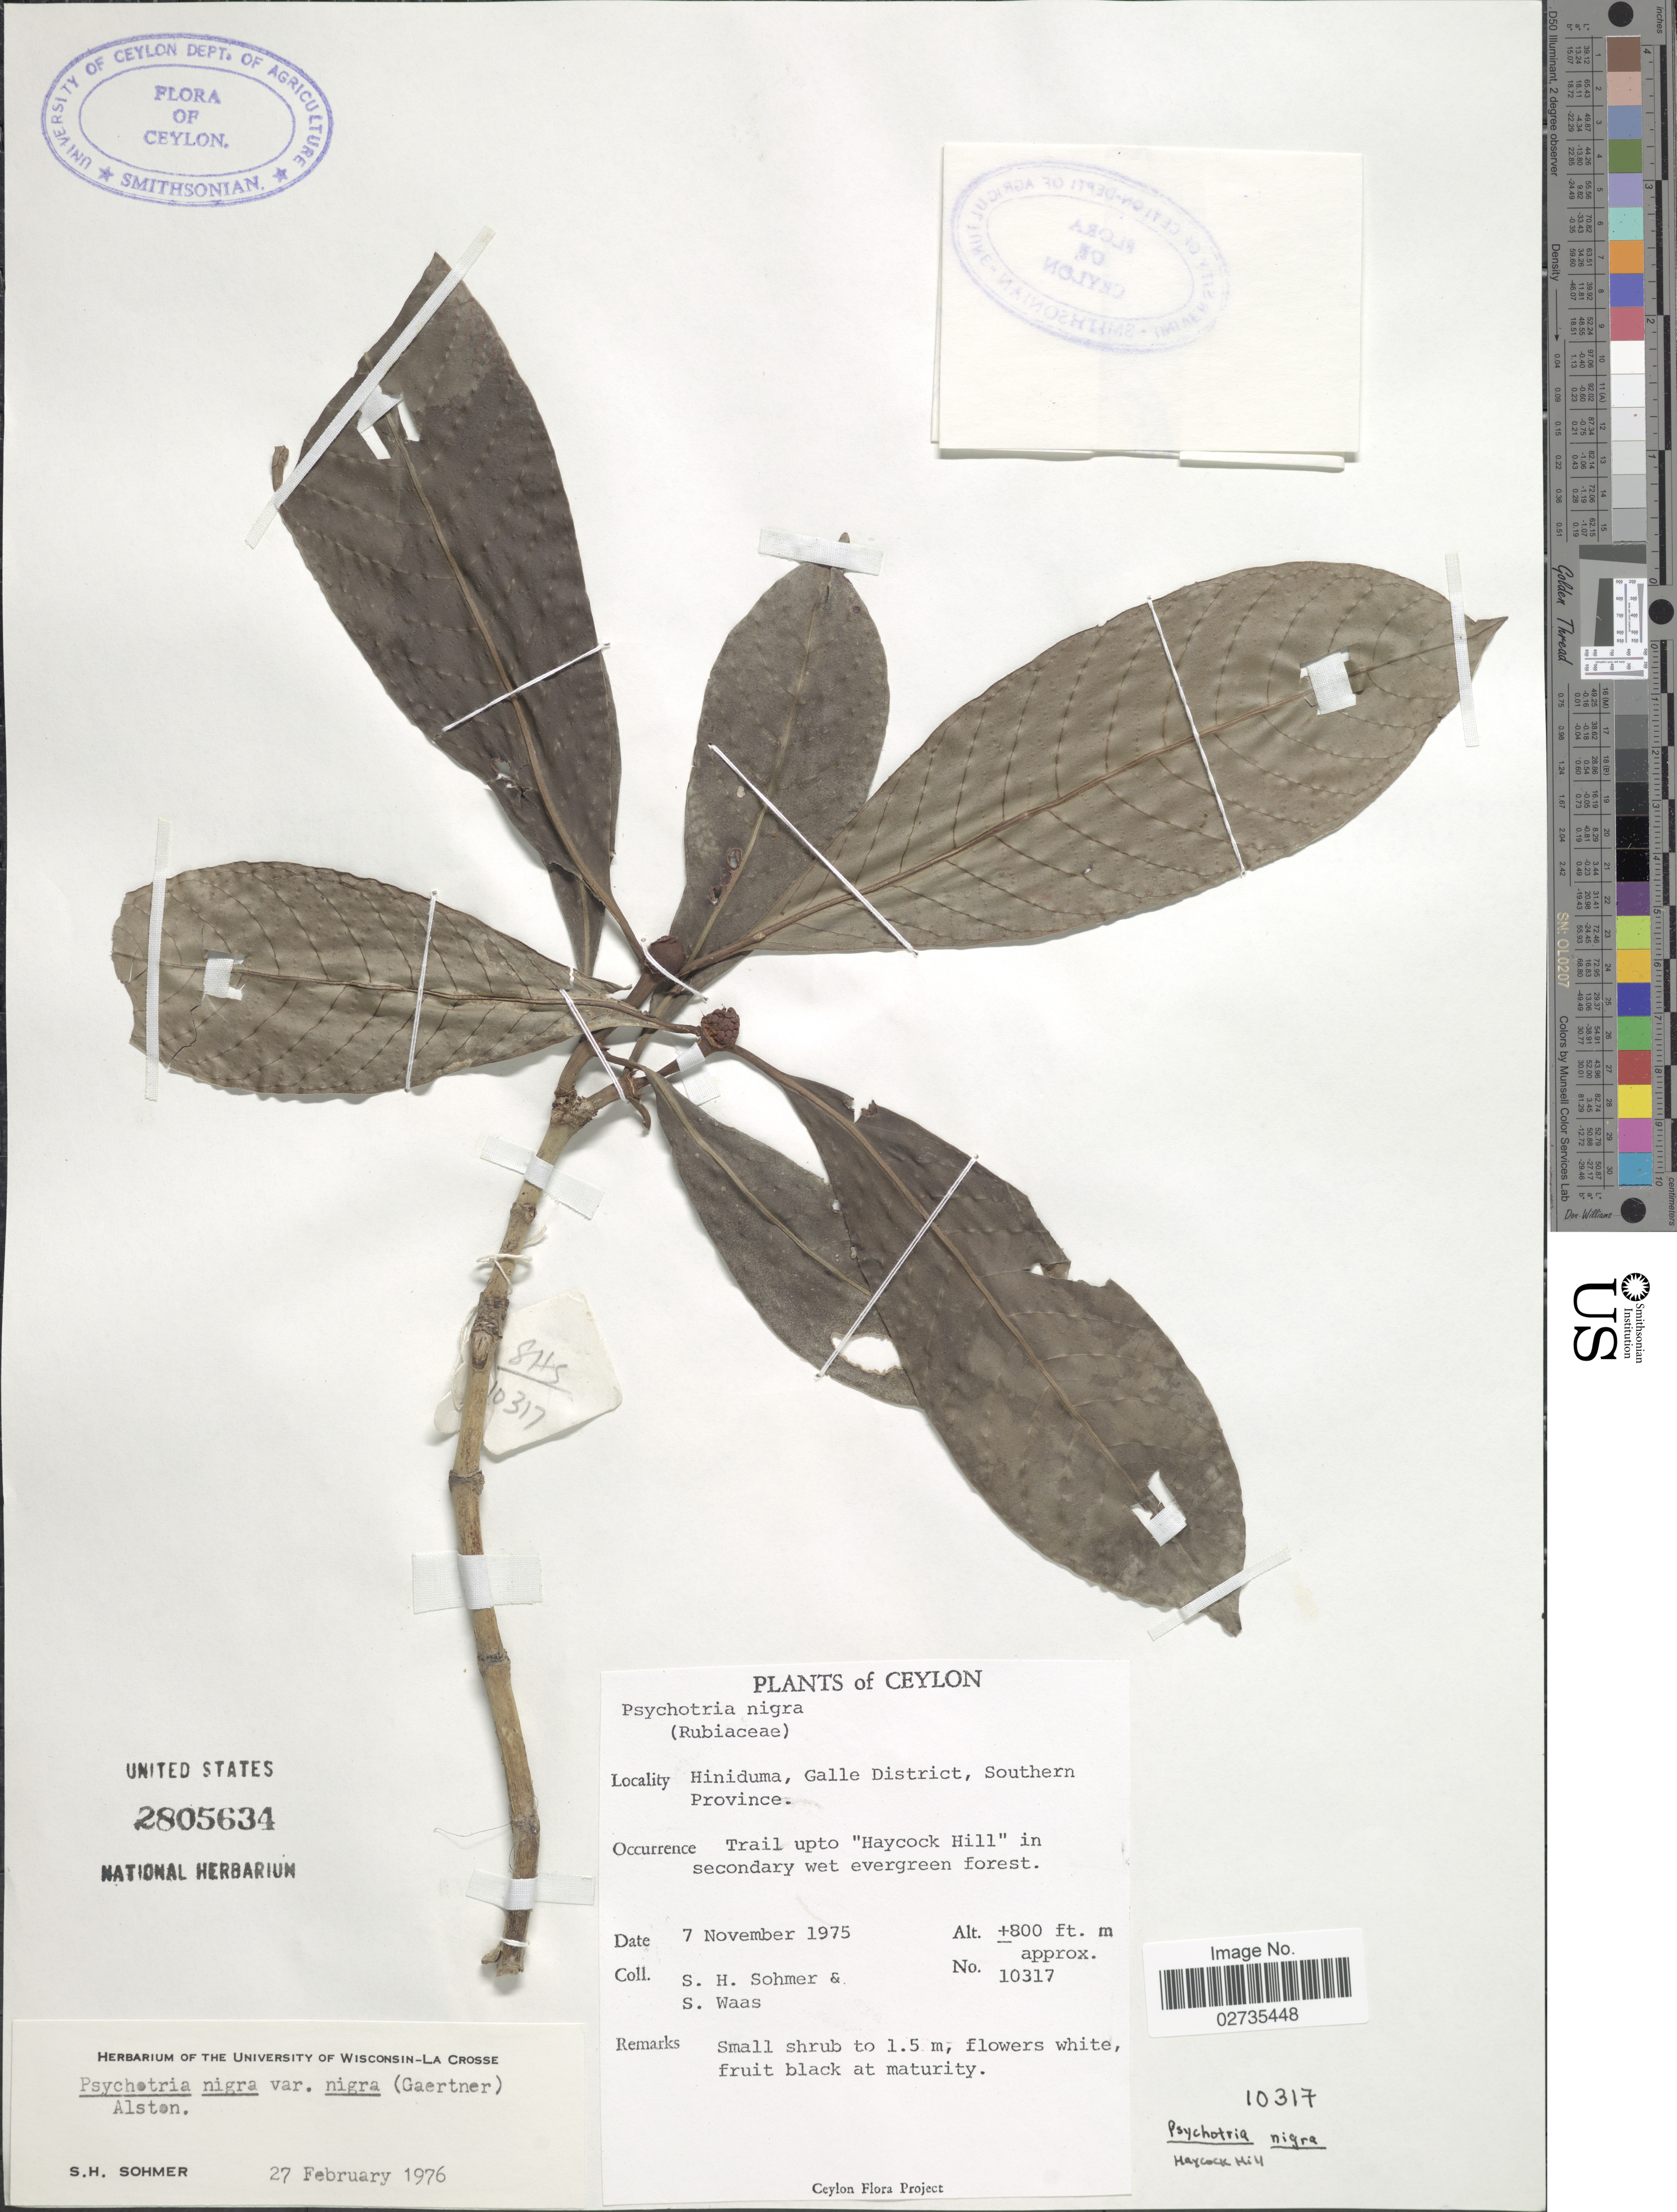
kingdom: Plantae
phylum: Tracheophyta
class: Magnoliopsida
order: Gentianales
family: Rubiaceae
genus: Psychotria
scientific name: Psychotria nigra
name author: (Gaertn.) Alston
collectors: S. H. Sohmer & S. Waas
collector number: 10317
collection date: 1975-11-07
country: Sri Lanka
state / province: Southern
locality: Ceylon. Hiniduma, Galle District. Trail upto "Haycock Hill"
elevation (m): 244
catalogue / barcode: US 2805634